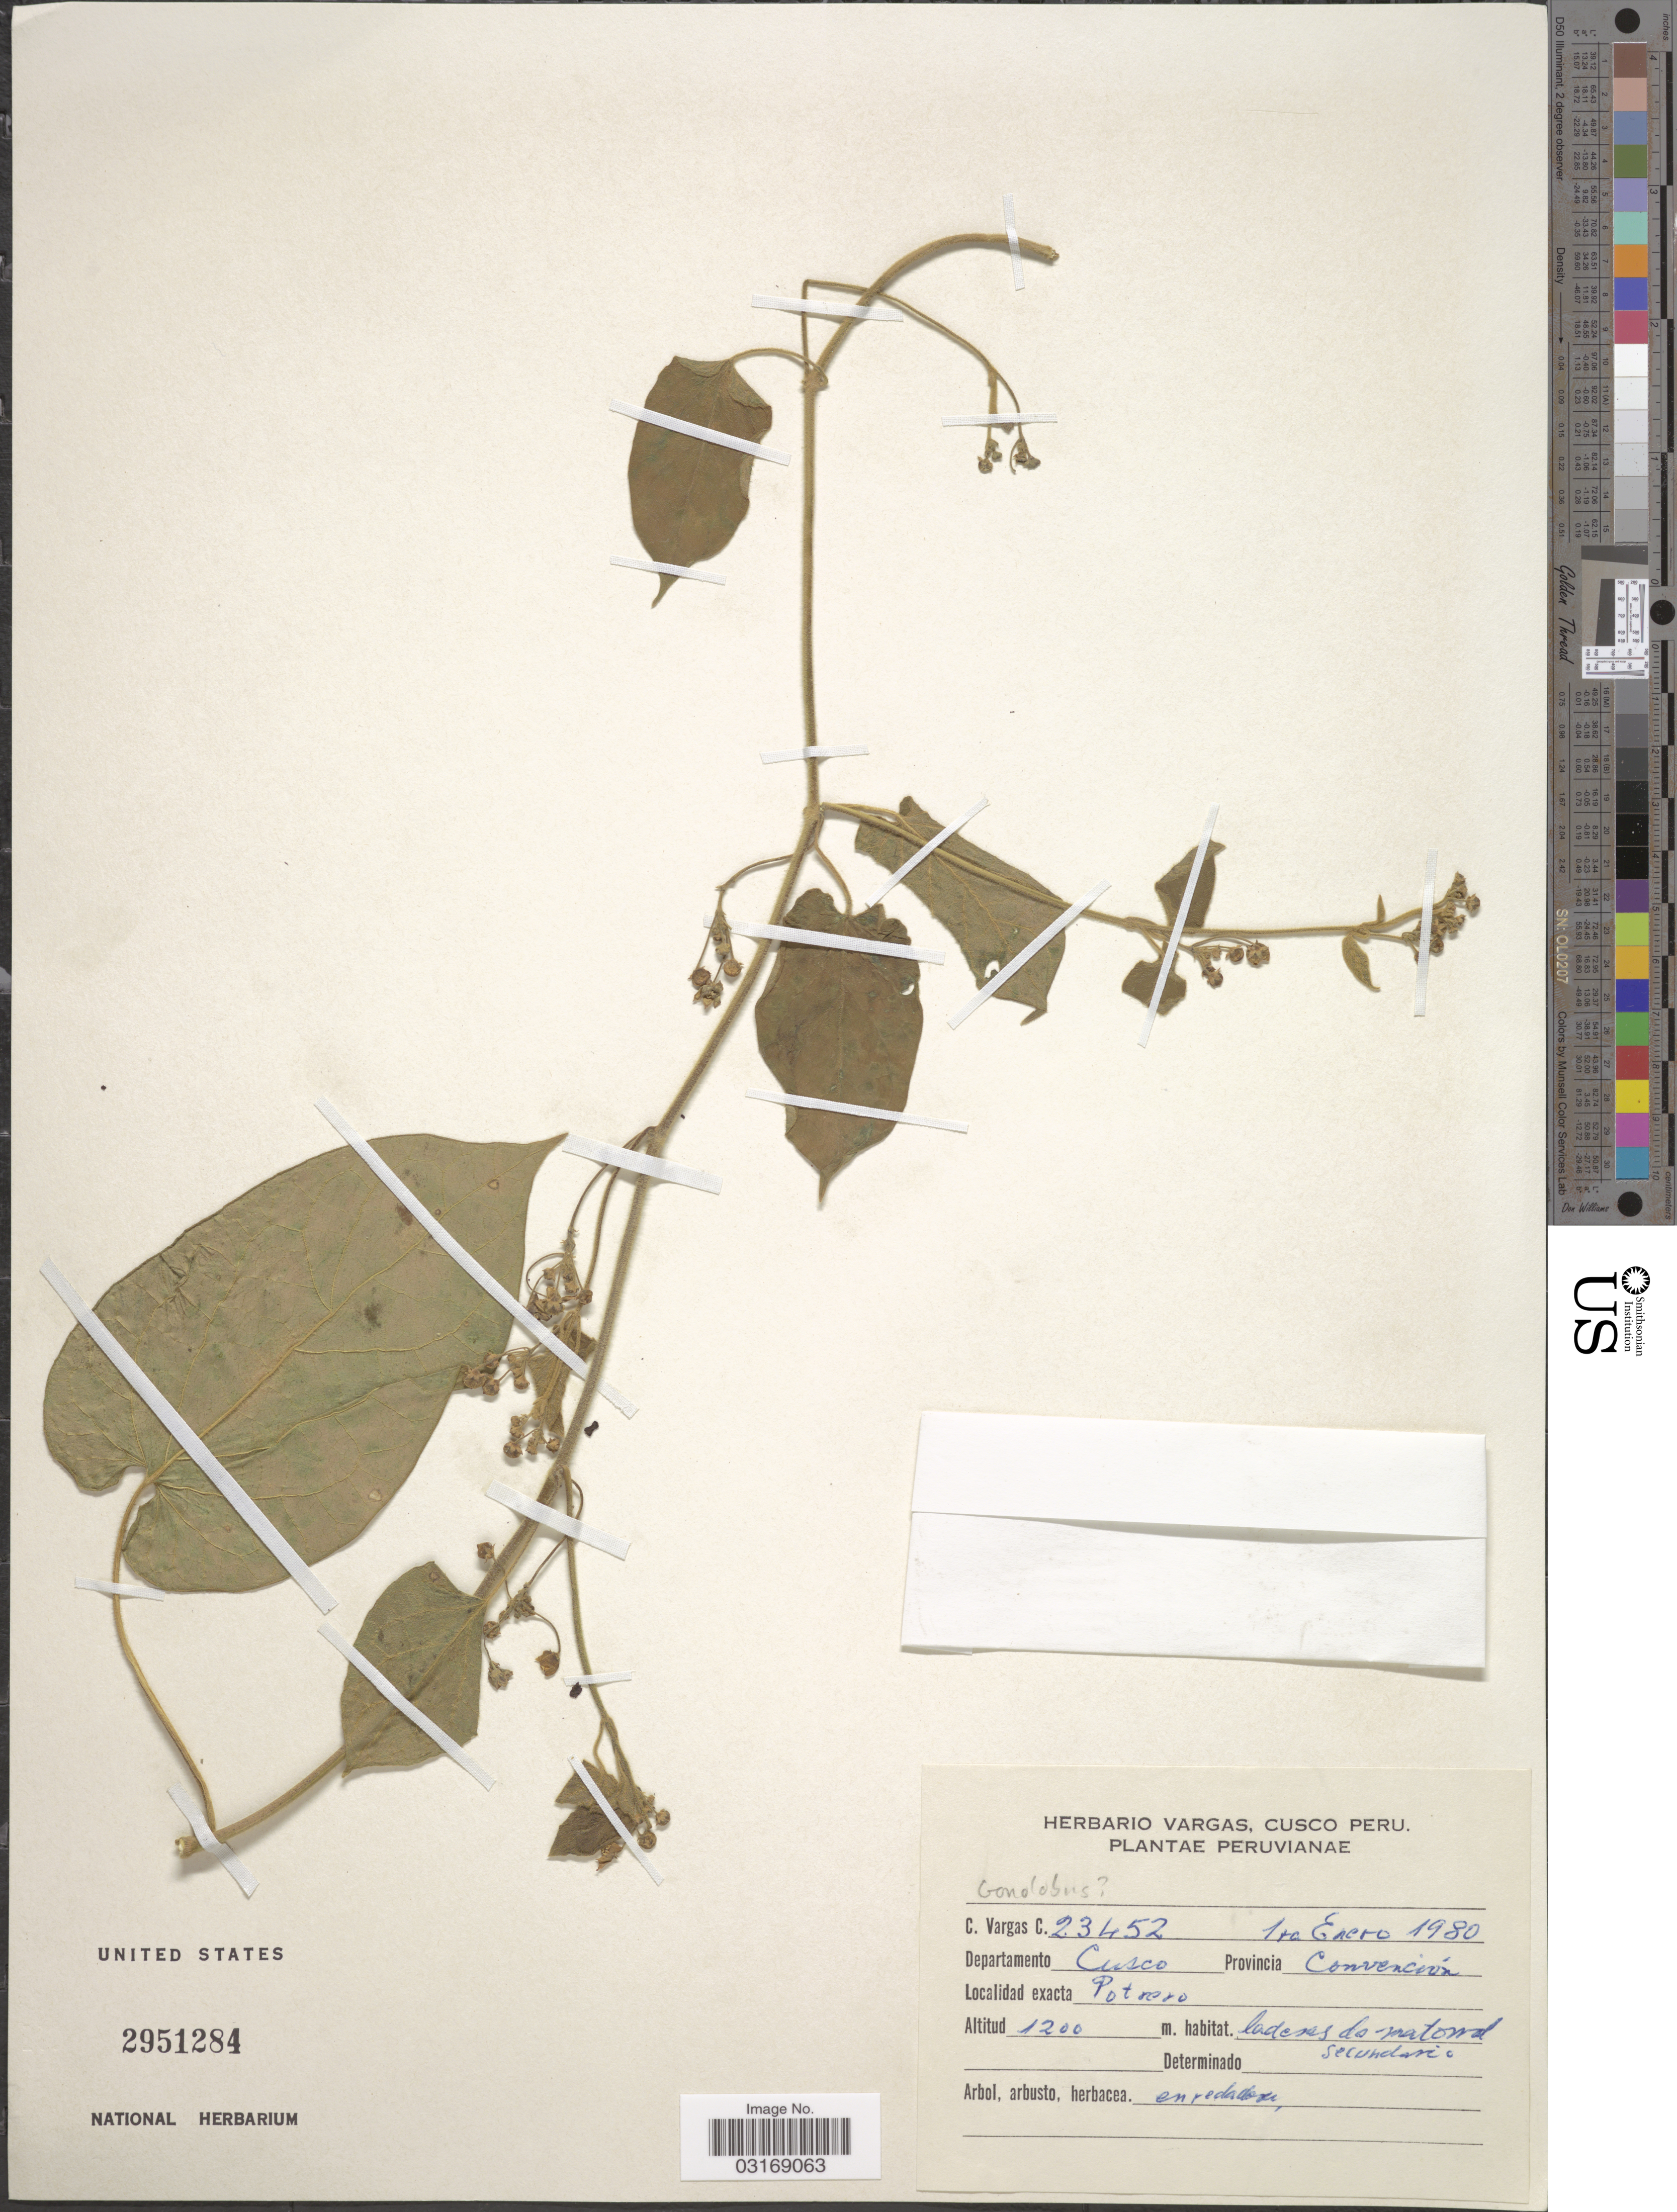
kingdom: Plantae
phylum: Tracheophyta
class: Magnoliopsida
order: Gentianales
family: Apocynaceae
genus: Gonolobus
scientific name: Gonolobus sp.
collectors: C. Vargas Calderón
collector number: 23452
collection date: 1980-01-01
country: Peru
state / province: Cusco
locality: Departamento Cusco. Provincia Convención. Potrero.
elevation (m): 1200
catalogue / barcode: US 2951284